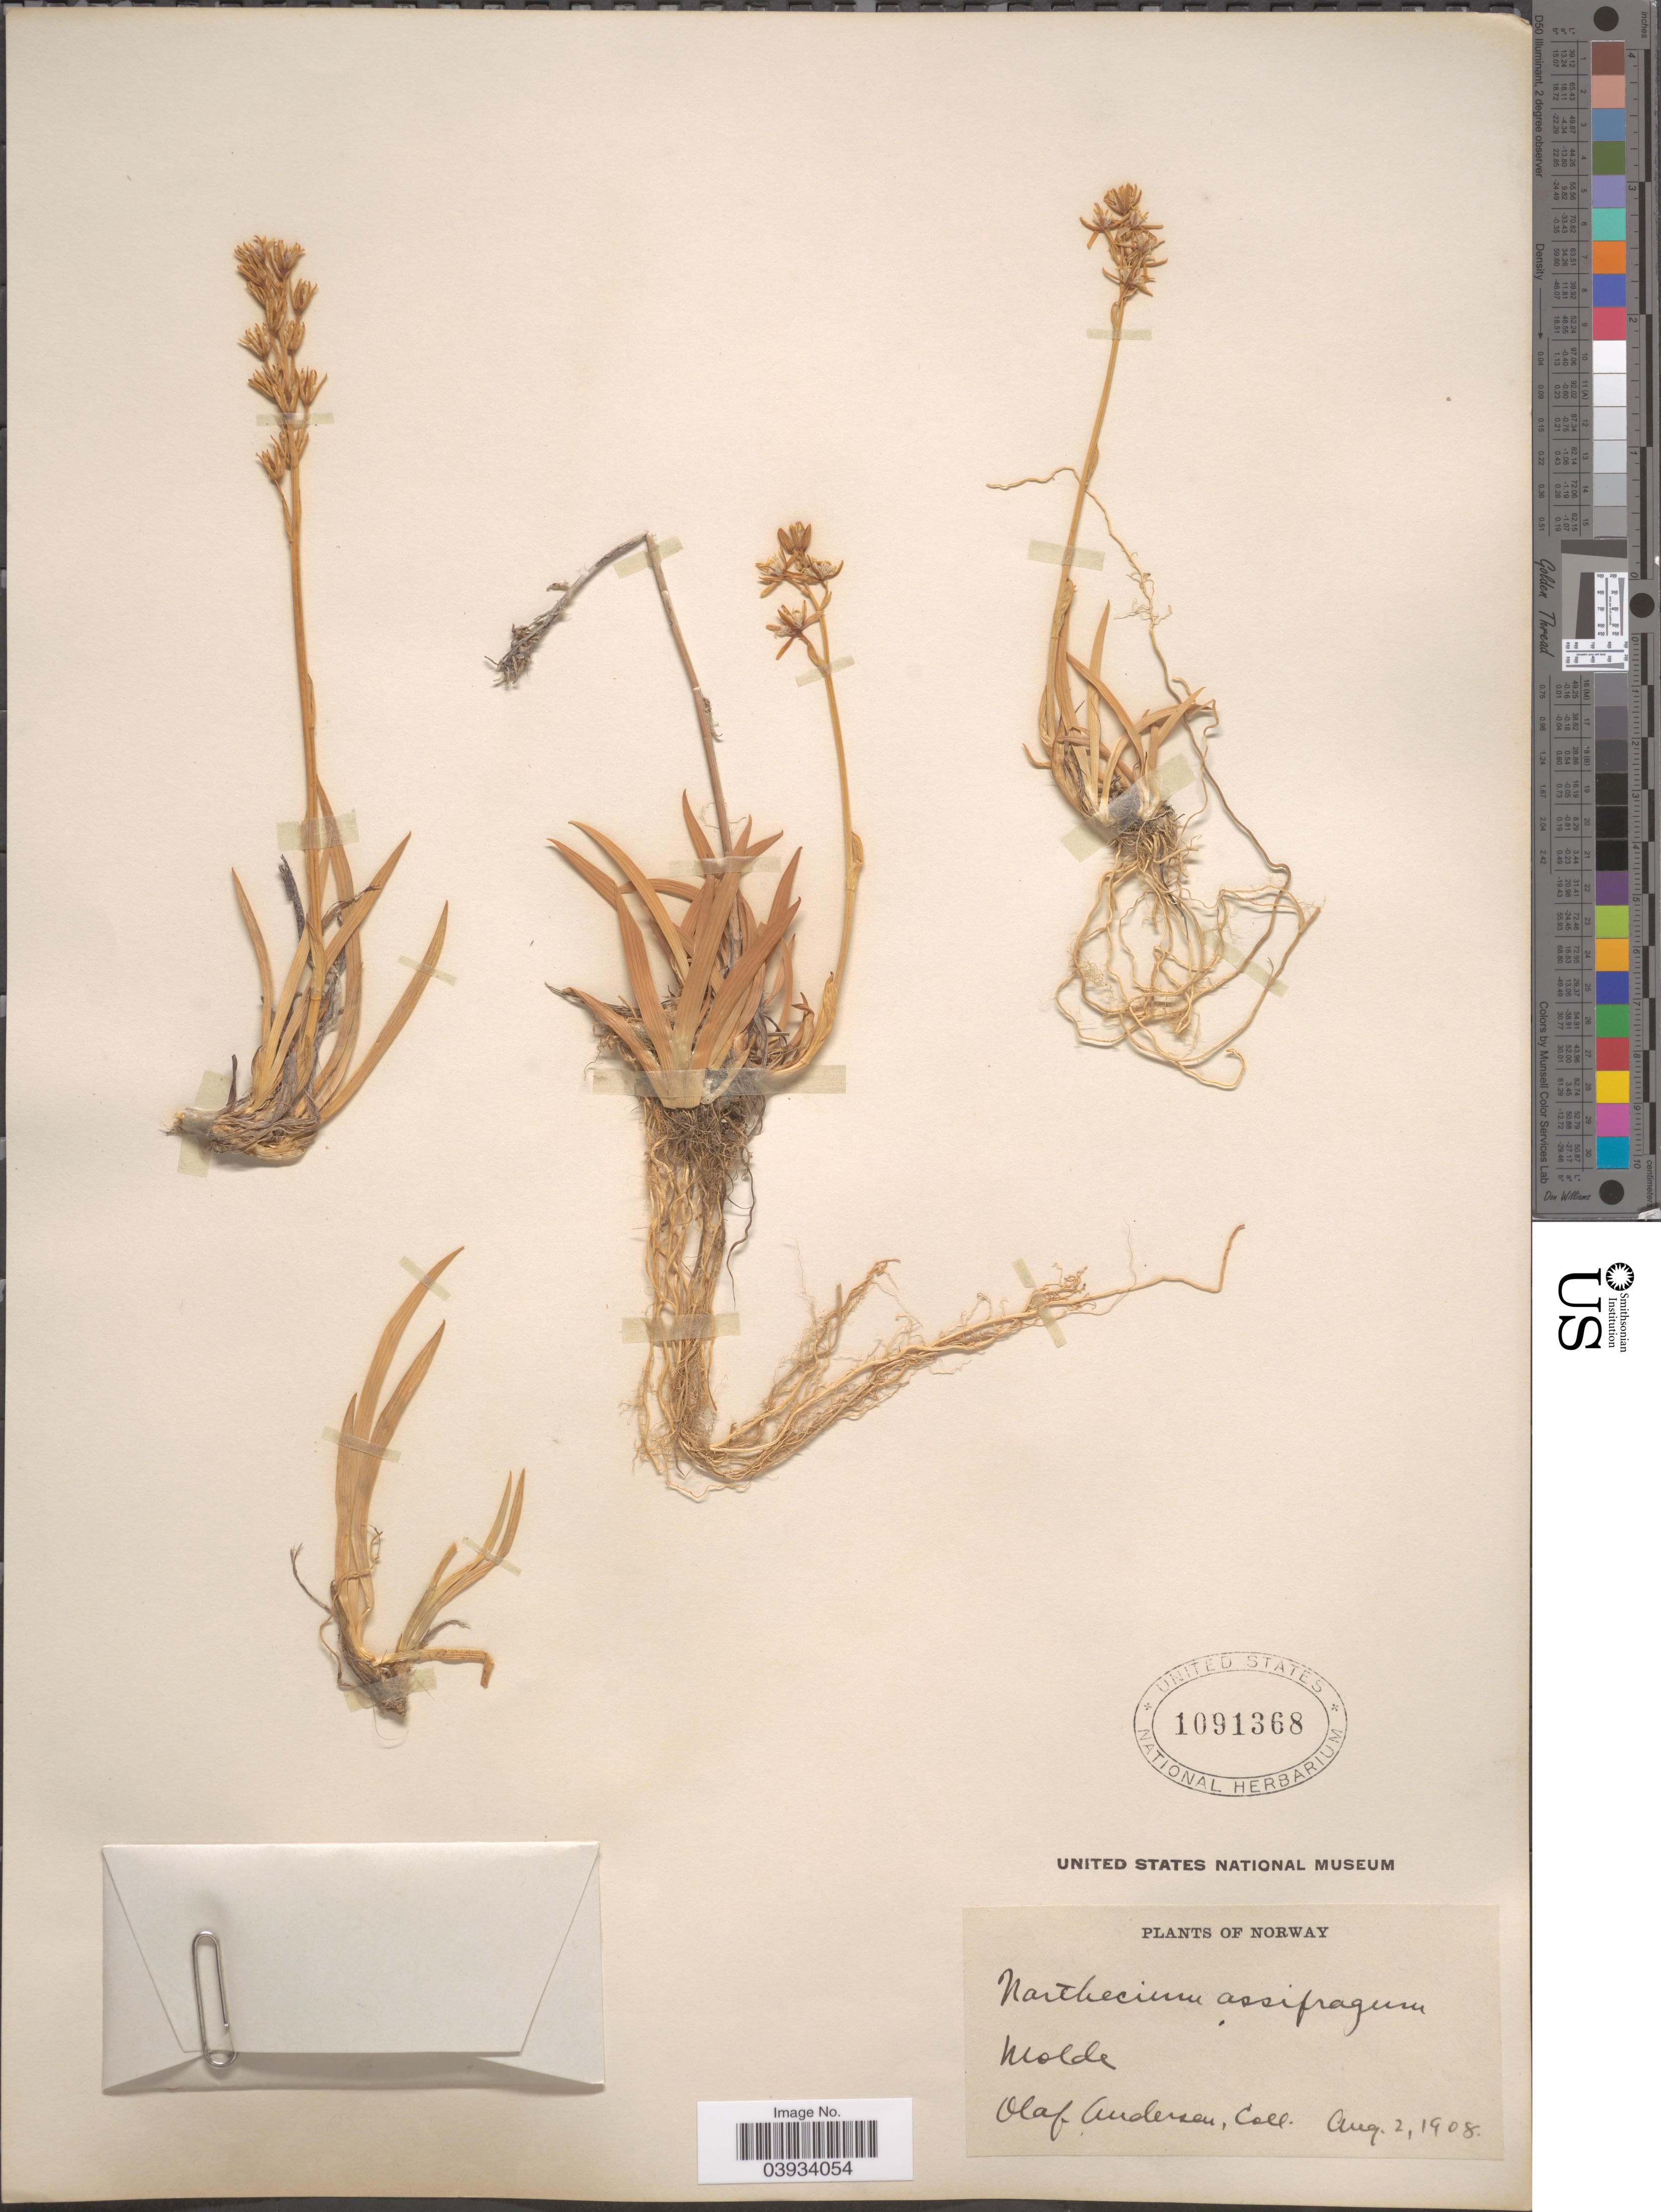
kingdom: Plantae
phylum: Tracheophyta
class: Liliopsida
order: Dioscoreales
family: Nartheciaceae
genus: Narthecium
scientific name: Narthecium ossifragum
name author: Huds.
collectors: O. Andersen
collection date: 1908-08-02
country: Norway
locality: Molde.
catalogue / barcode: US 1091368